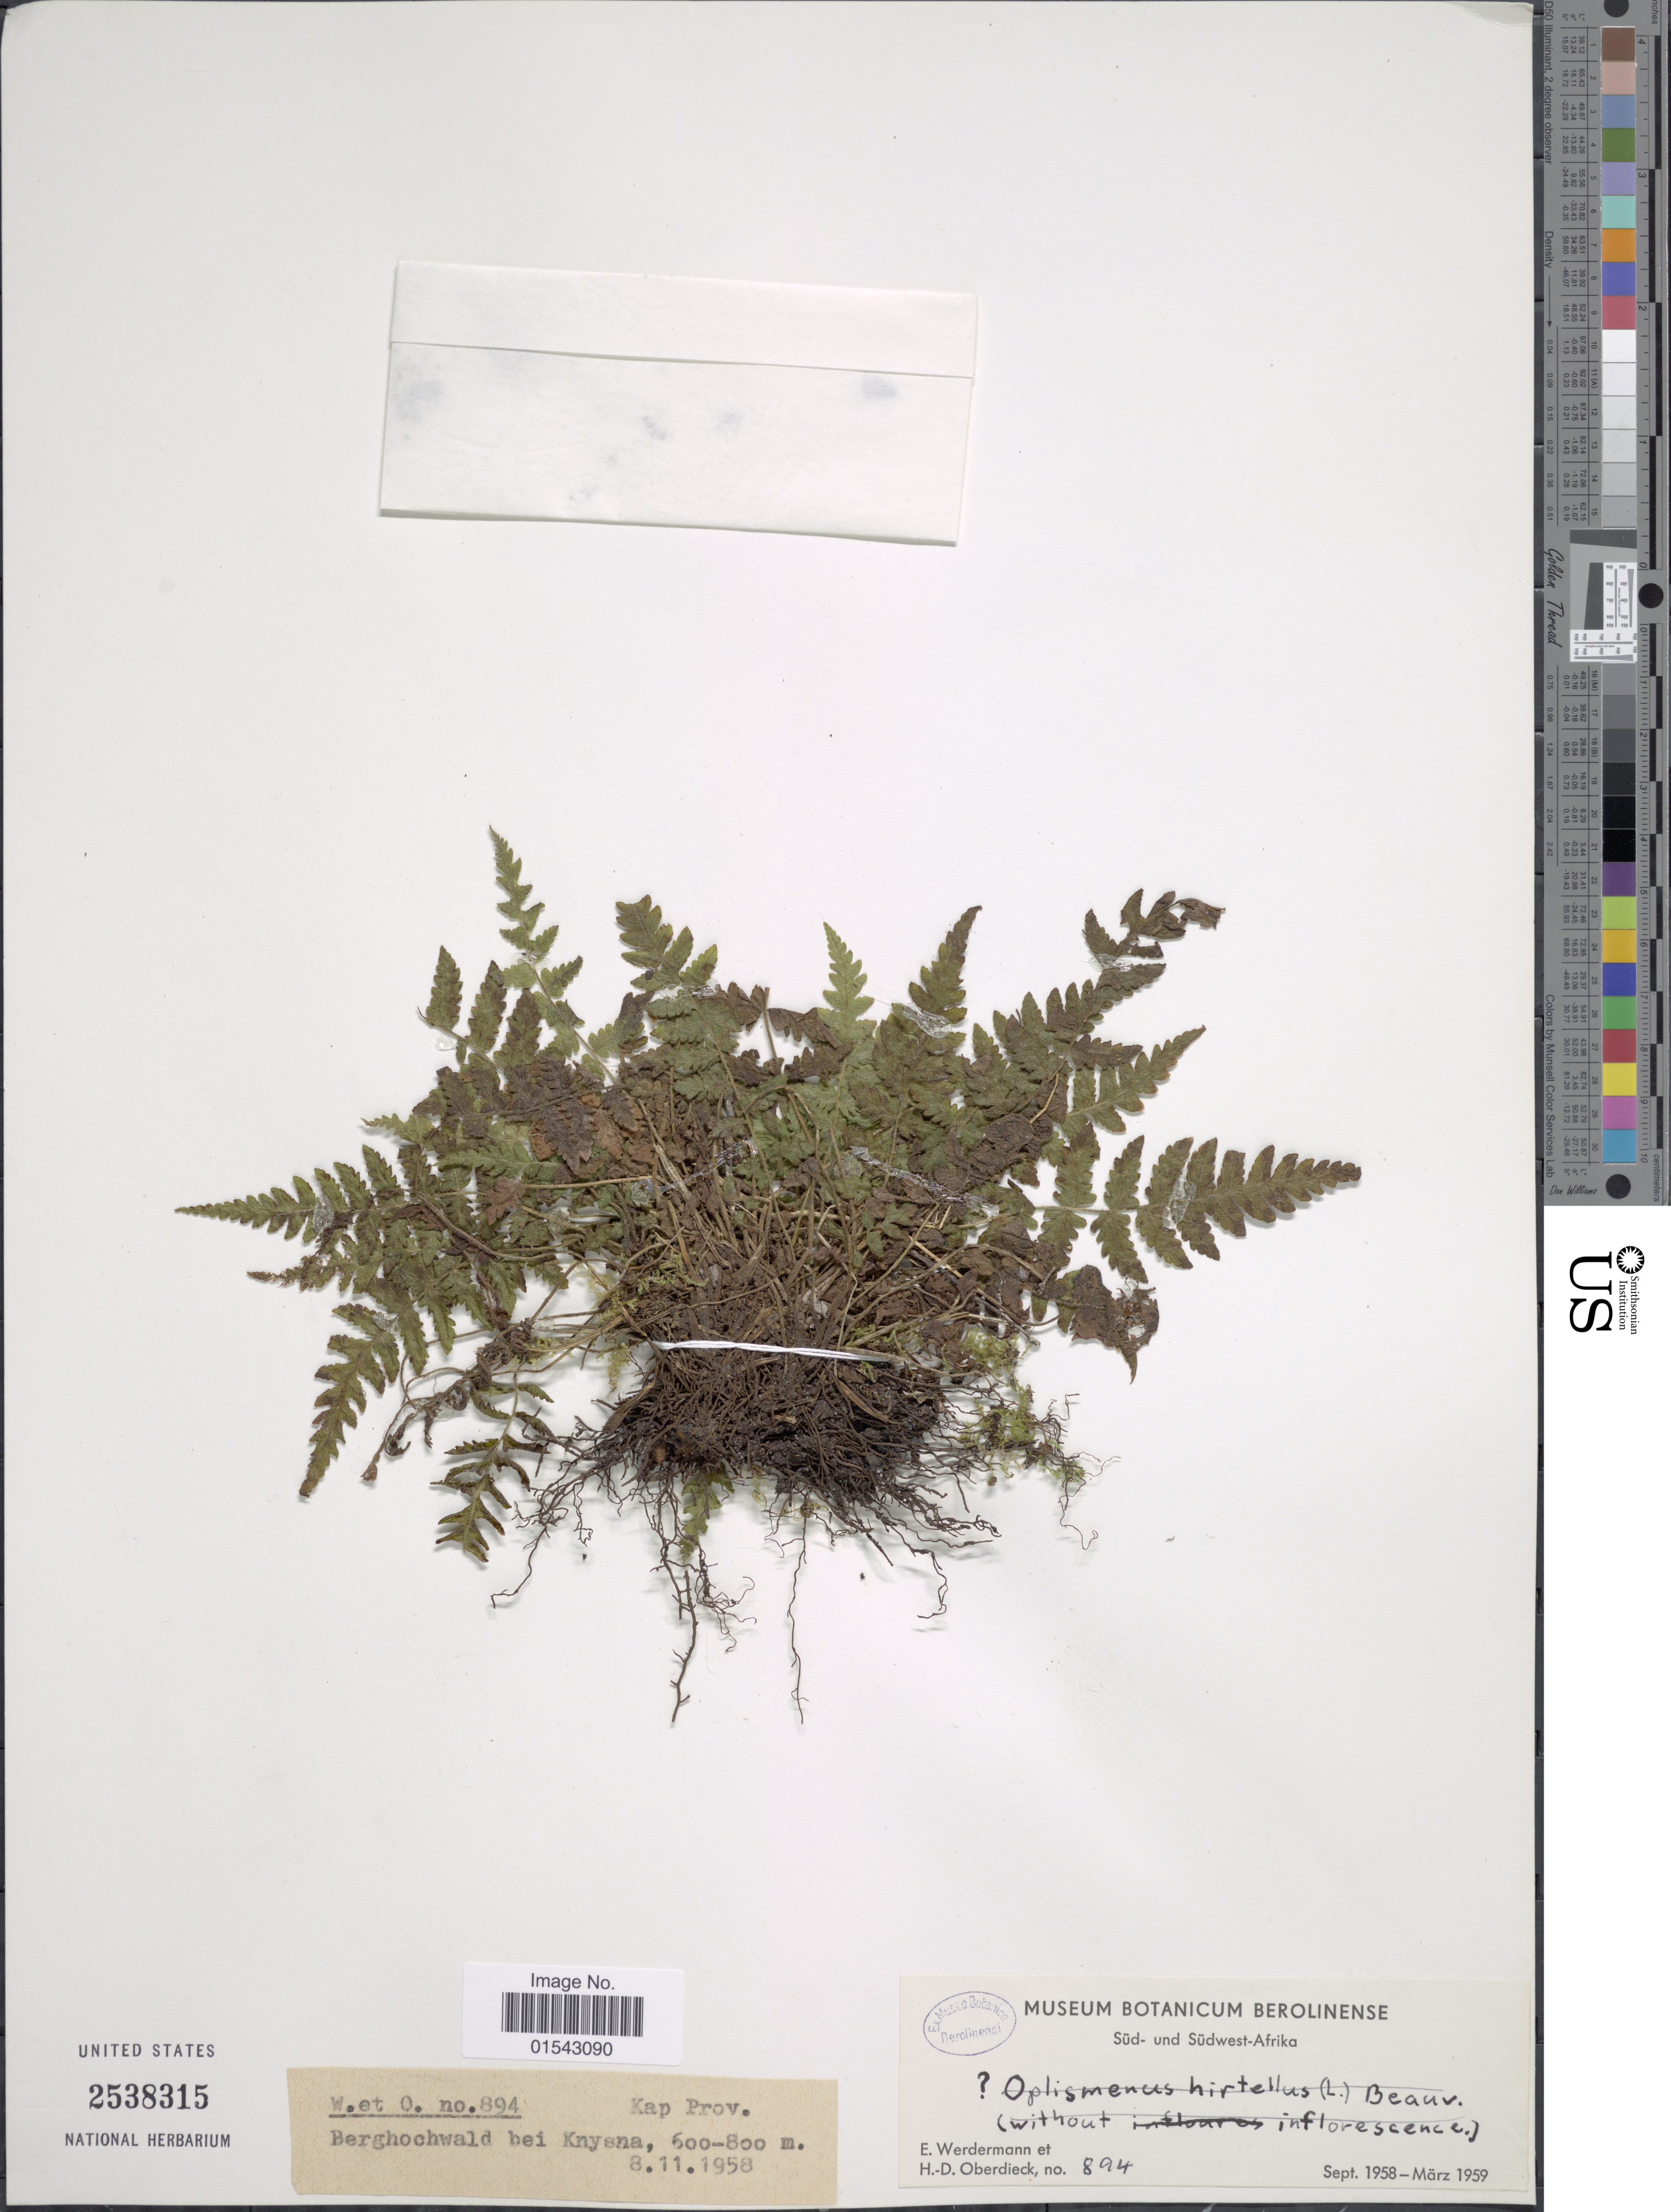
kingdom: Plantae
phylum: Tracheophyta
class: Polypodiopsida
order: Polypodiales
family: Thelypteridaceae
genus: Cyclosorus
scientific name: Cyclosorus sp.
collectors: E. Werdermann & H. Oberdieck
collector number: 894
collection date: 1958-11-08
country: South Africa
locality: Berghochwald bei Knysna, Kap Prov, Sud- und Sudwest-Afrika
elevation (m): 600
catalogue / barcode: US 253815